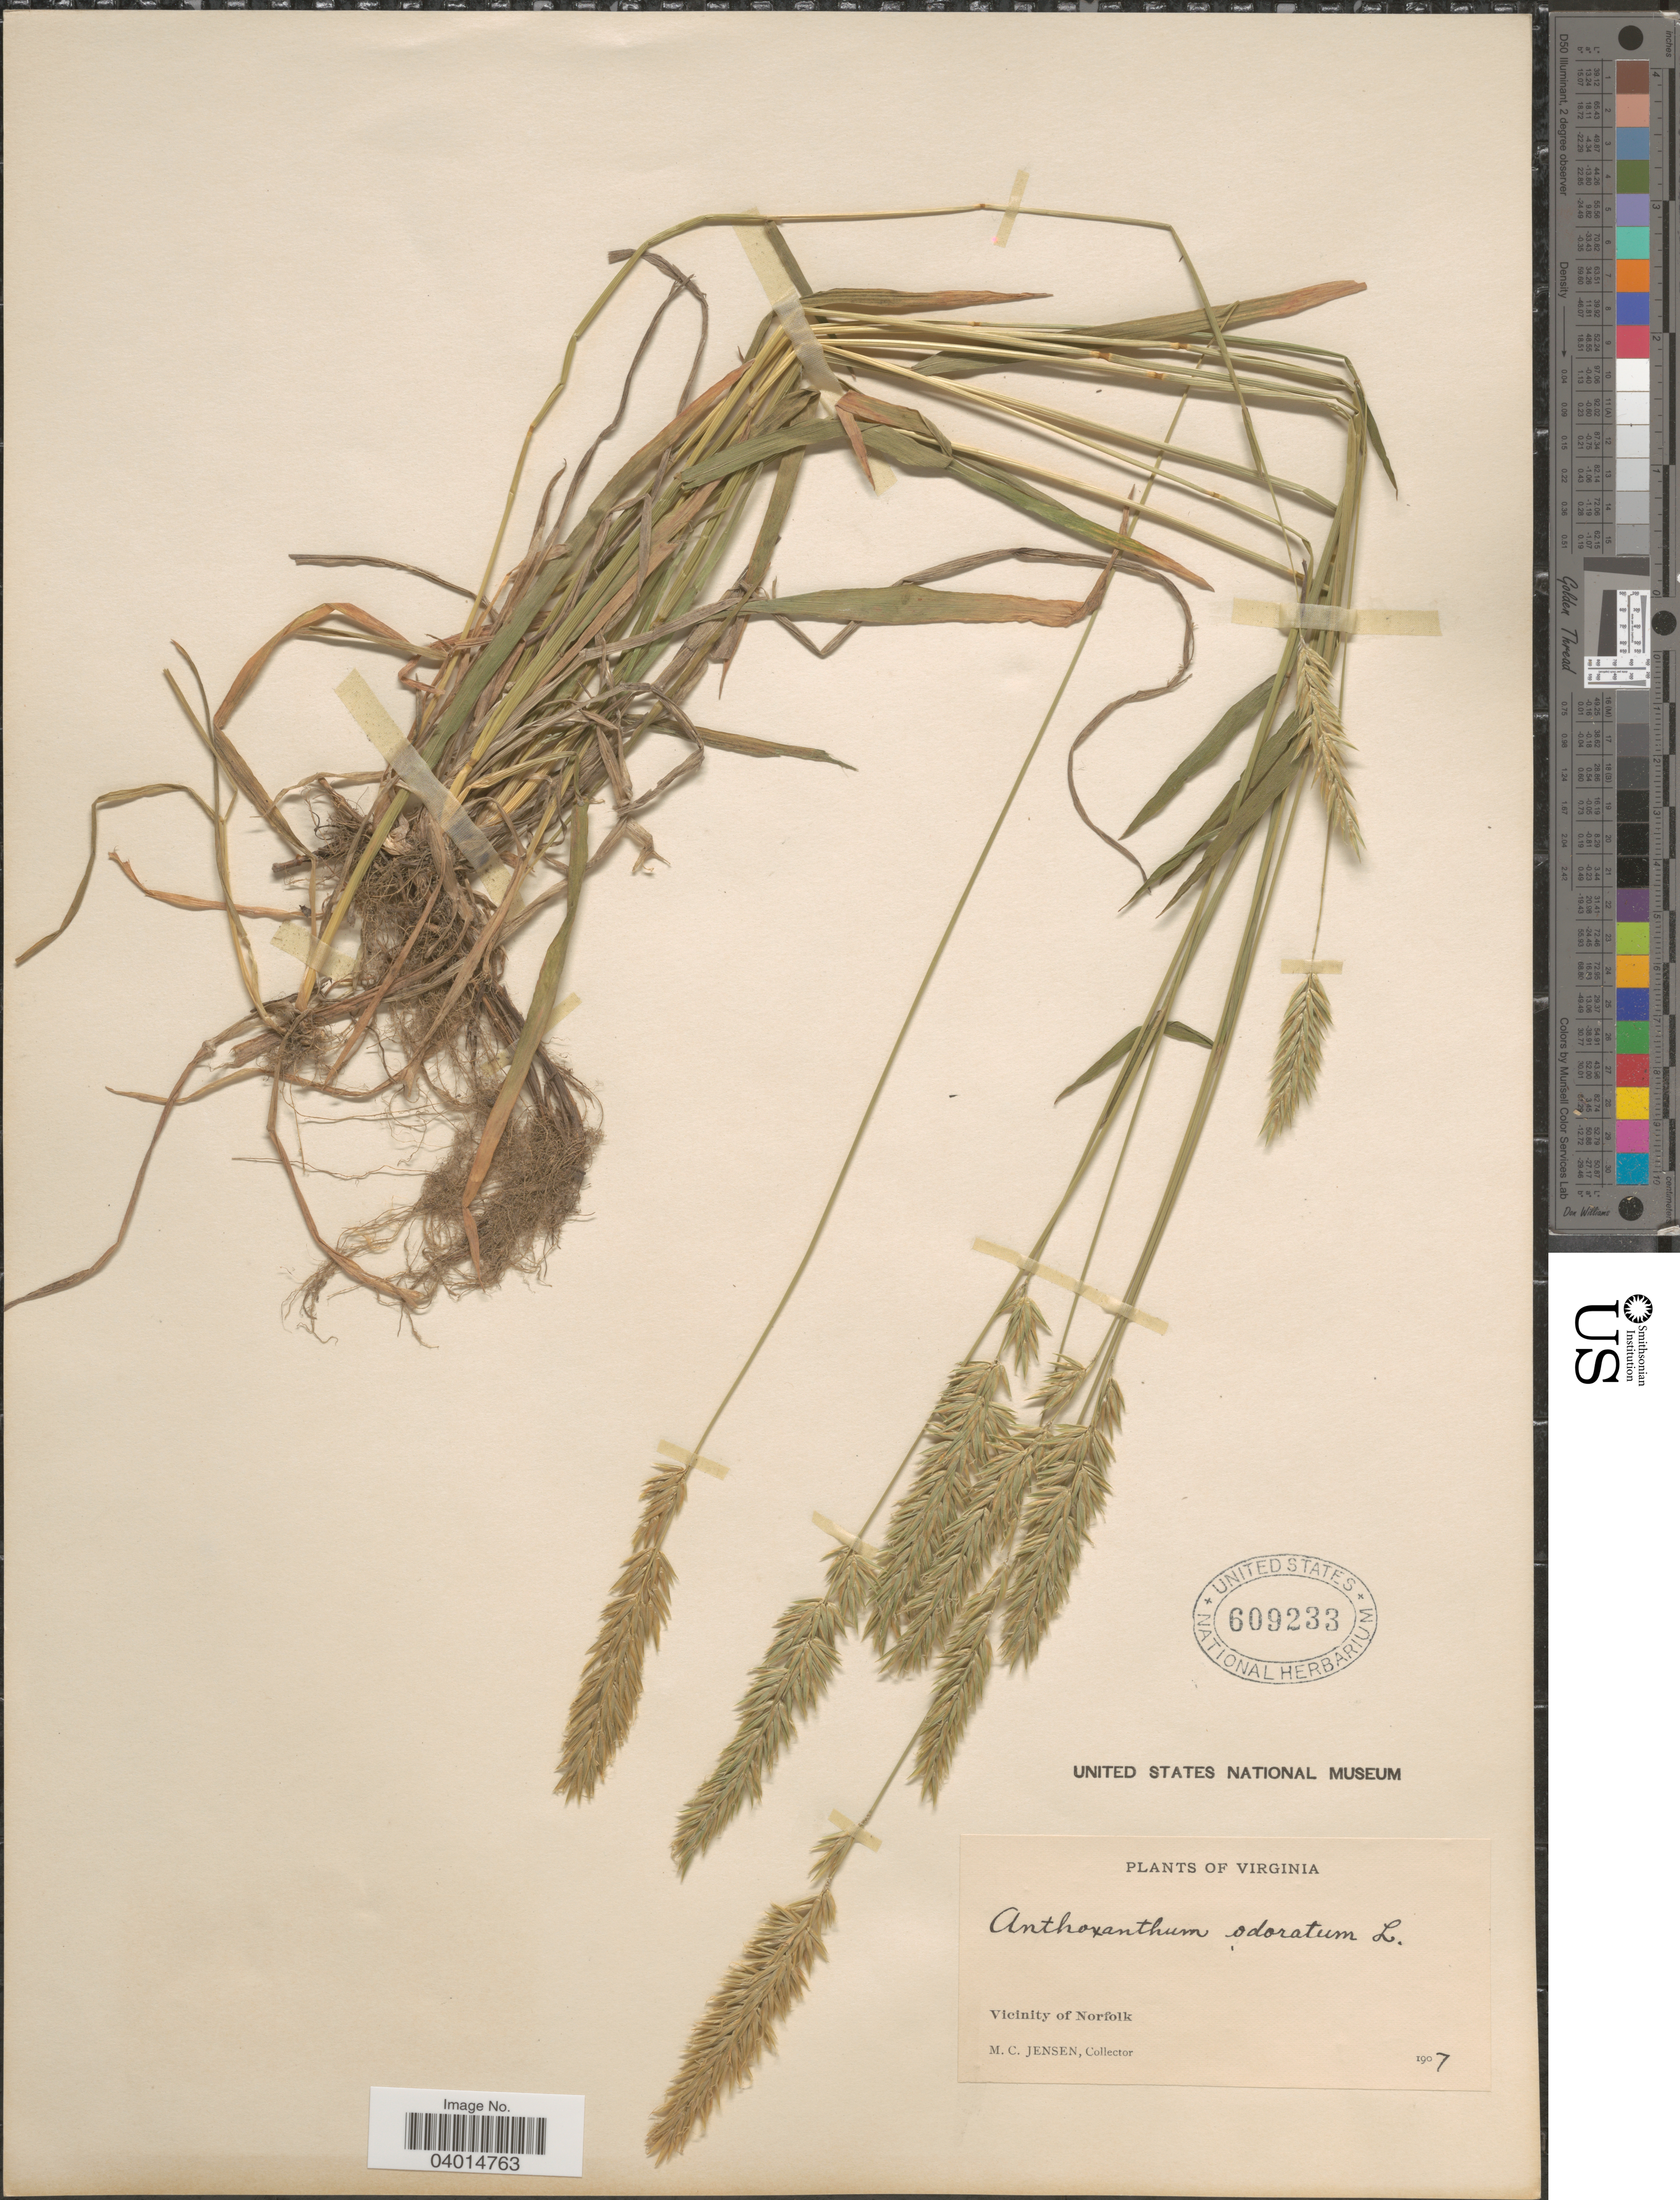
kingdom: Plantae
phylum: Tracheophyta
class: Liliopsida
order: Poales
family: Poaceae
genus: Anthoxanthum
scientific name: Anthoxanthum odoratum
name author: L.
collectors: M. C. Jensen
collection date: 1907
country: United States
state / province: Virginia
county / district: City of Norfolk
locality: Vicinity of Norfolk.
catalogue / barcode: US 609233